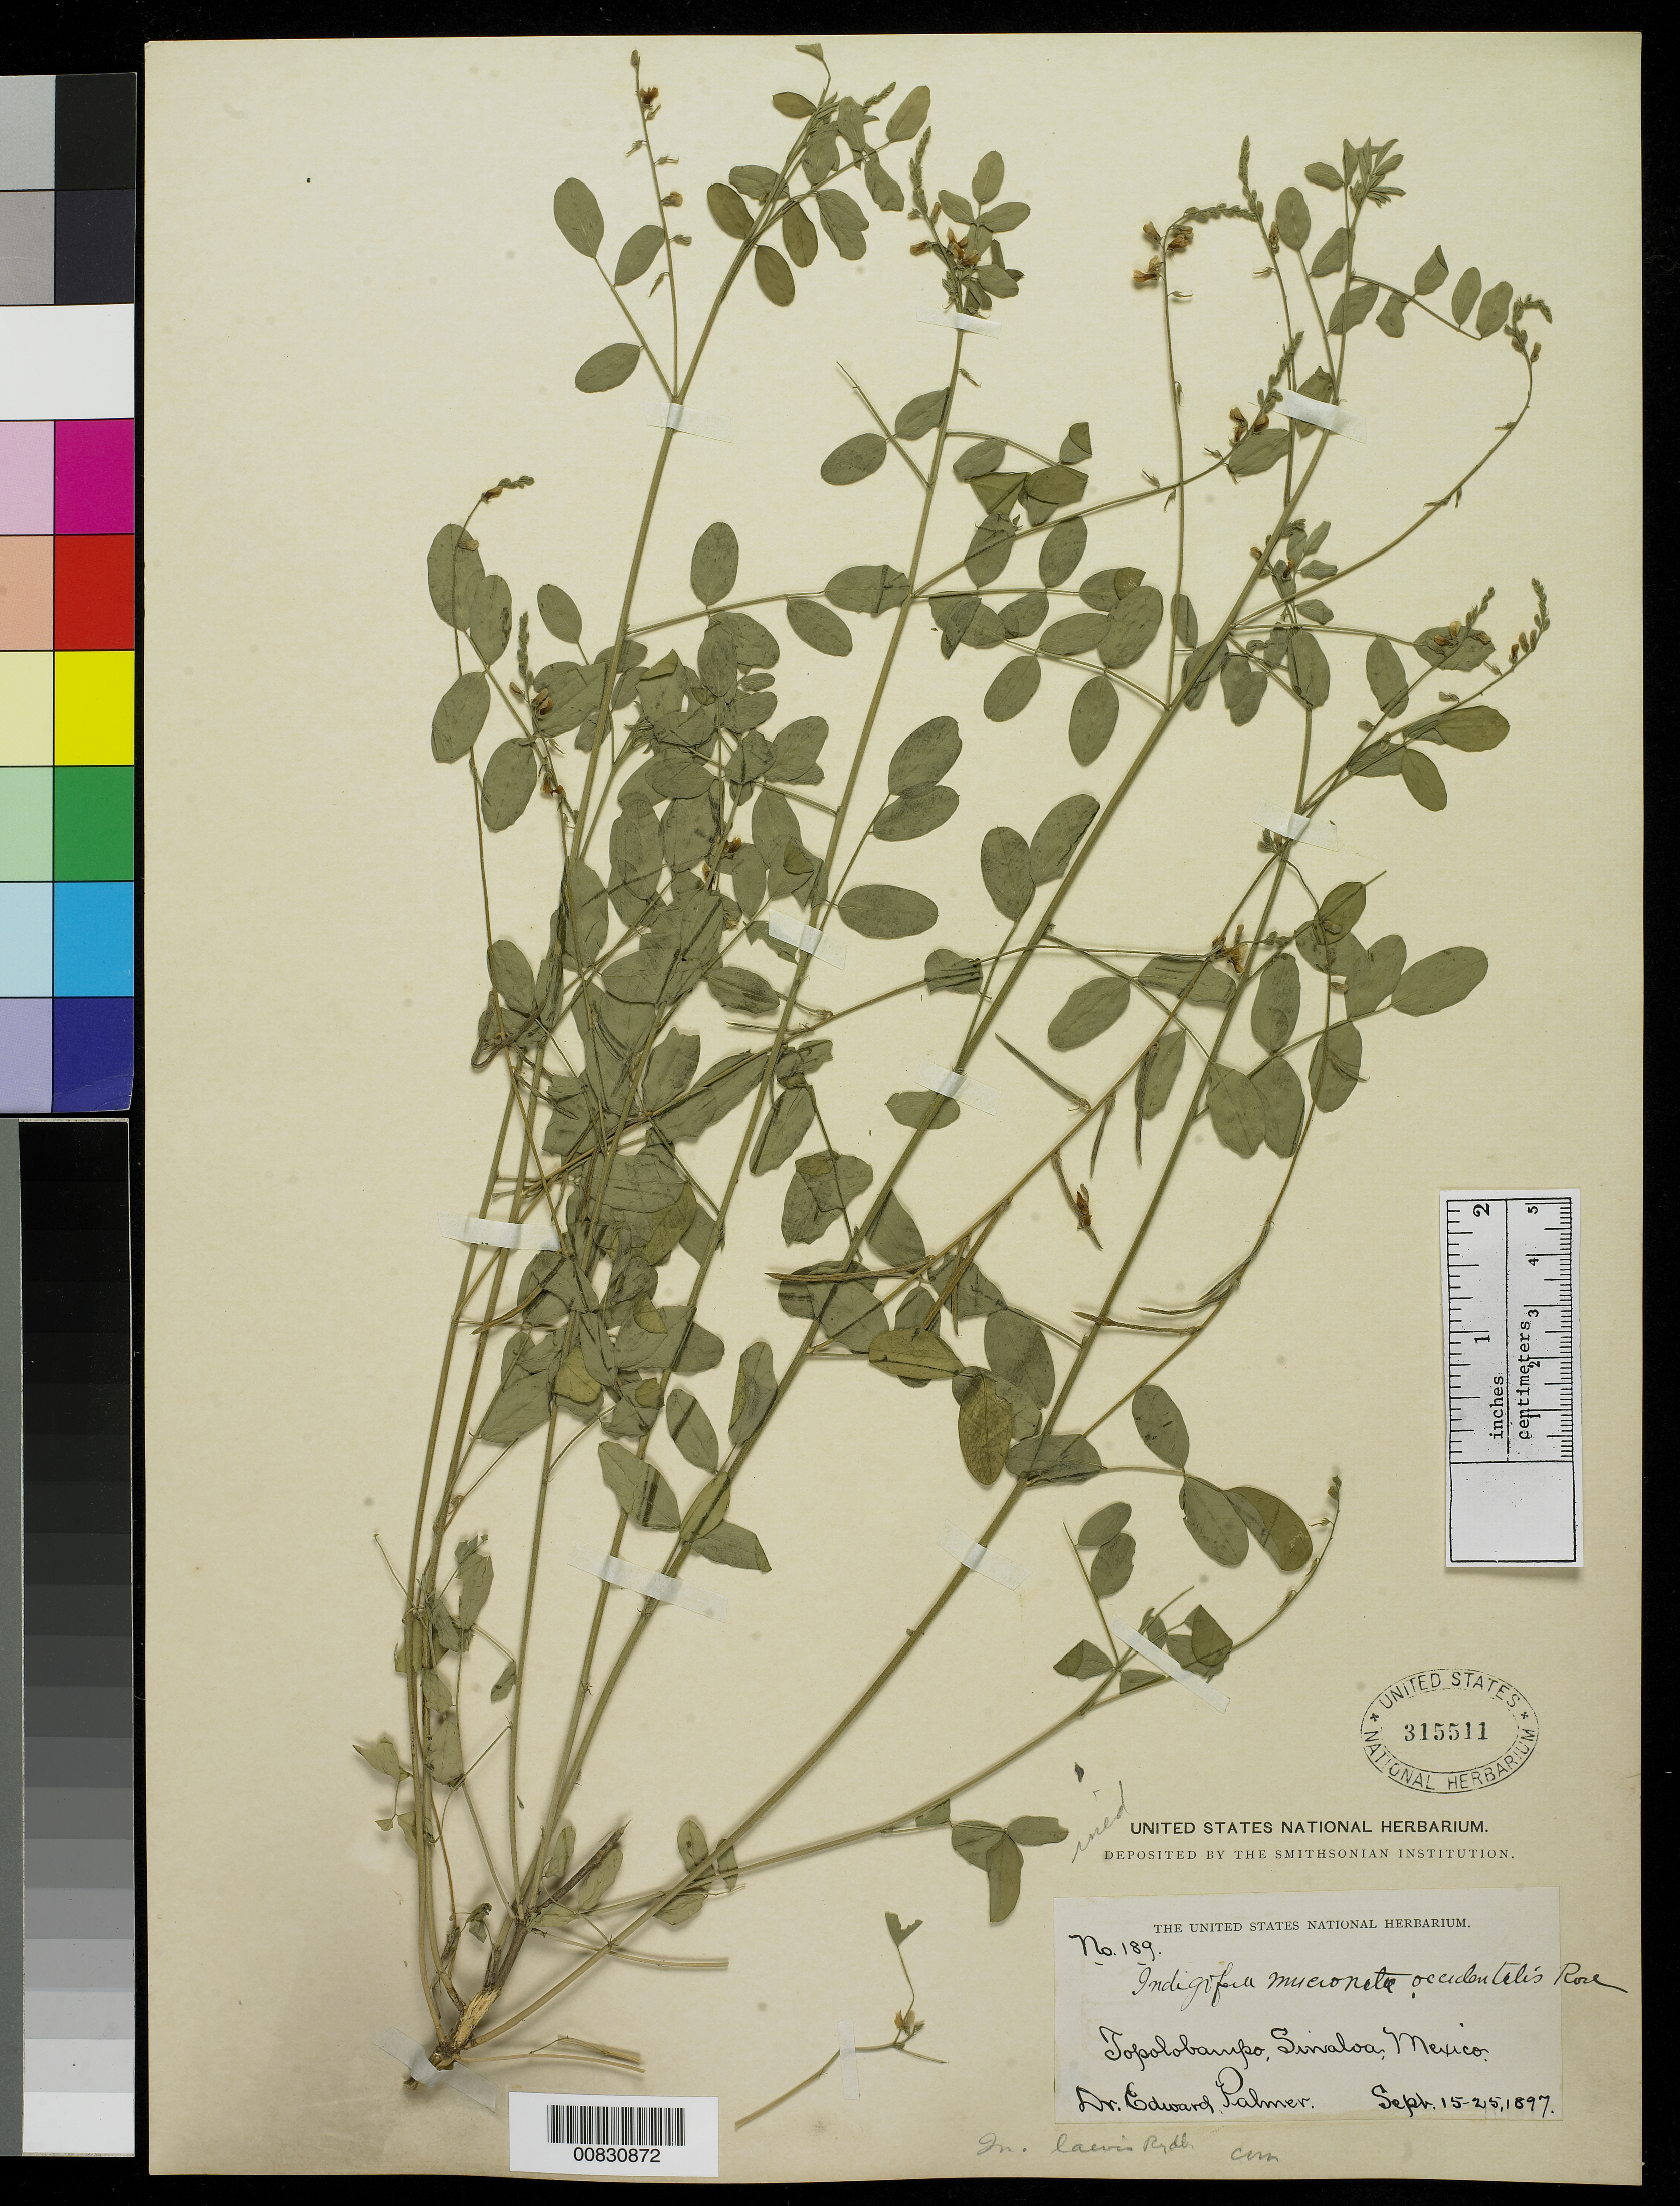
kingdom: Plantae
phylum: Tracheophyta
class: Magnoliopsida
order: Fabales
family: Fabaceae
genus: Indigofera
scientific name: Indigofera laevis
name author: Rydb.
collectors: E. Palmer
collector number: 189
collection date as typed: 15 Sep 1897 to 25 Sep 1897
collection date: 1897-09-15/1897-09-25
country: Mexico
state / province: Sinaloa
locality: Topolobampo, Sinaloa.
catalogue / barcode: US 315511